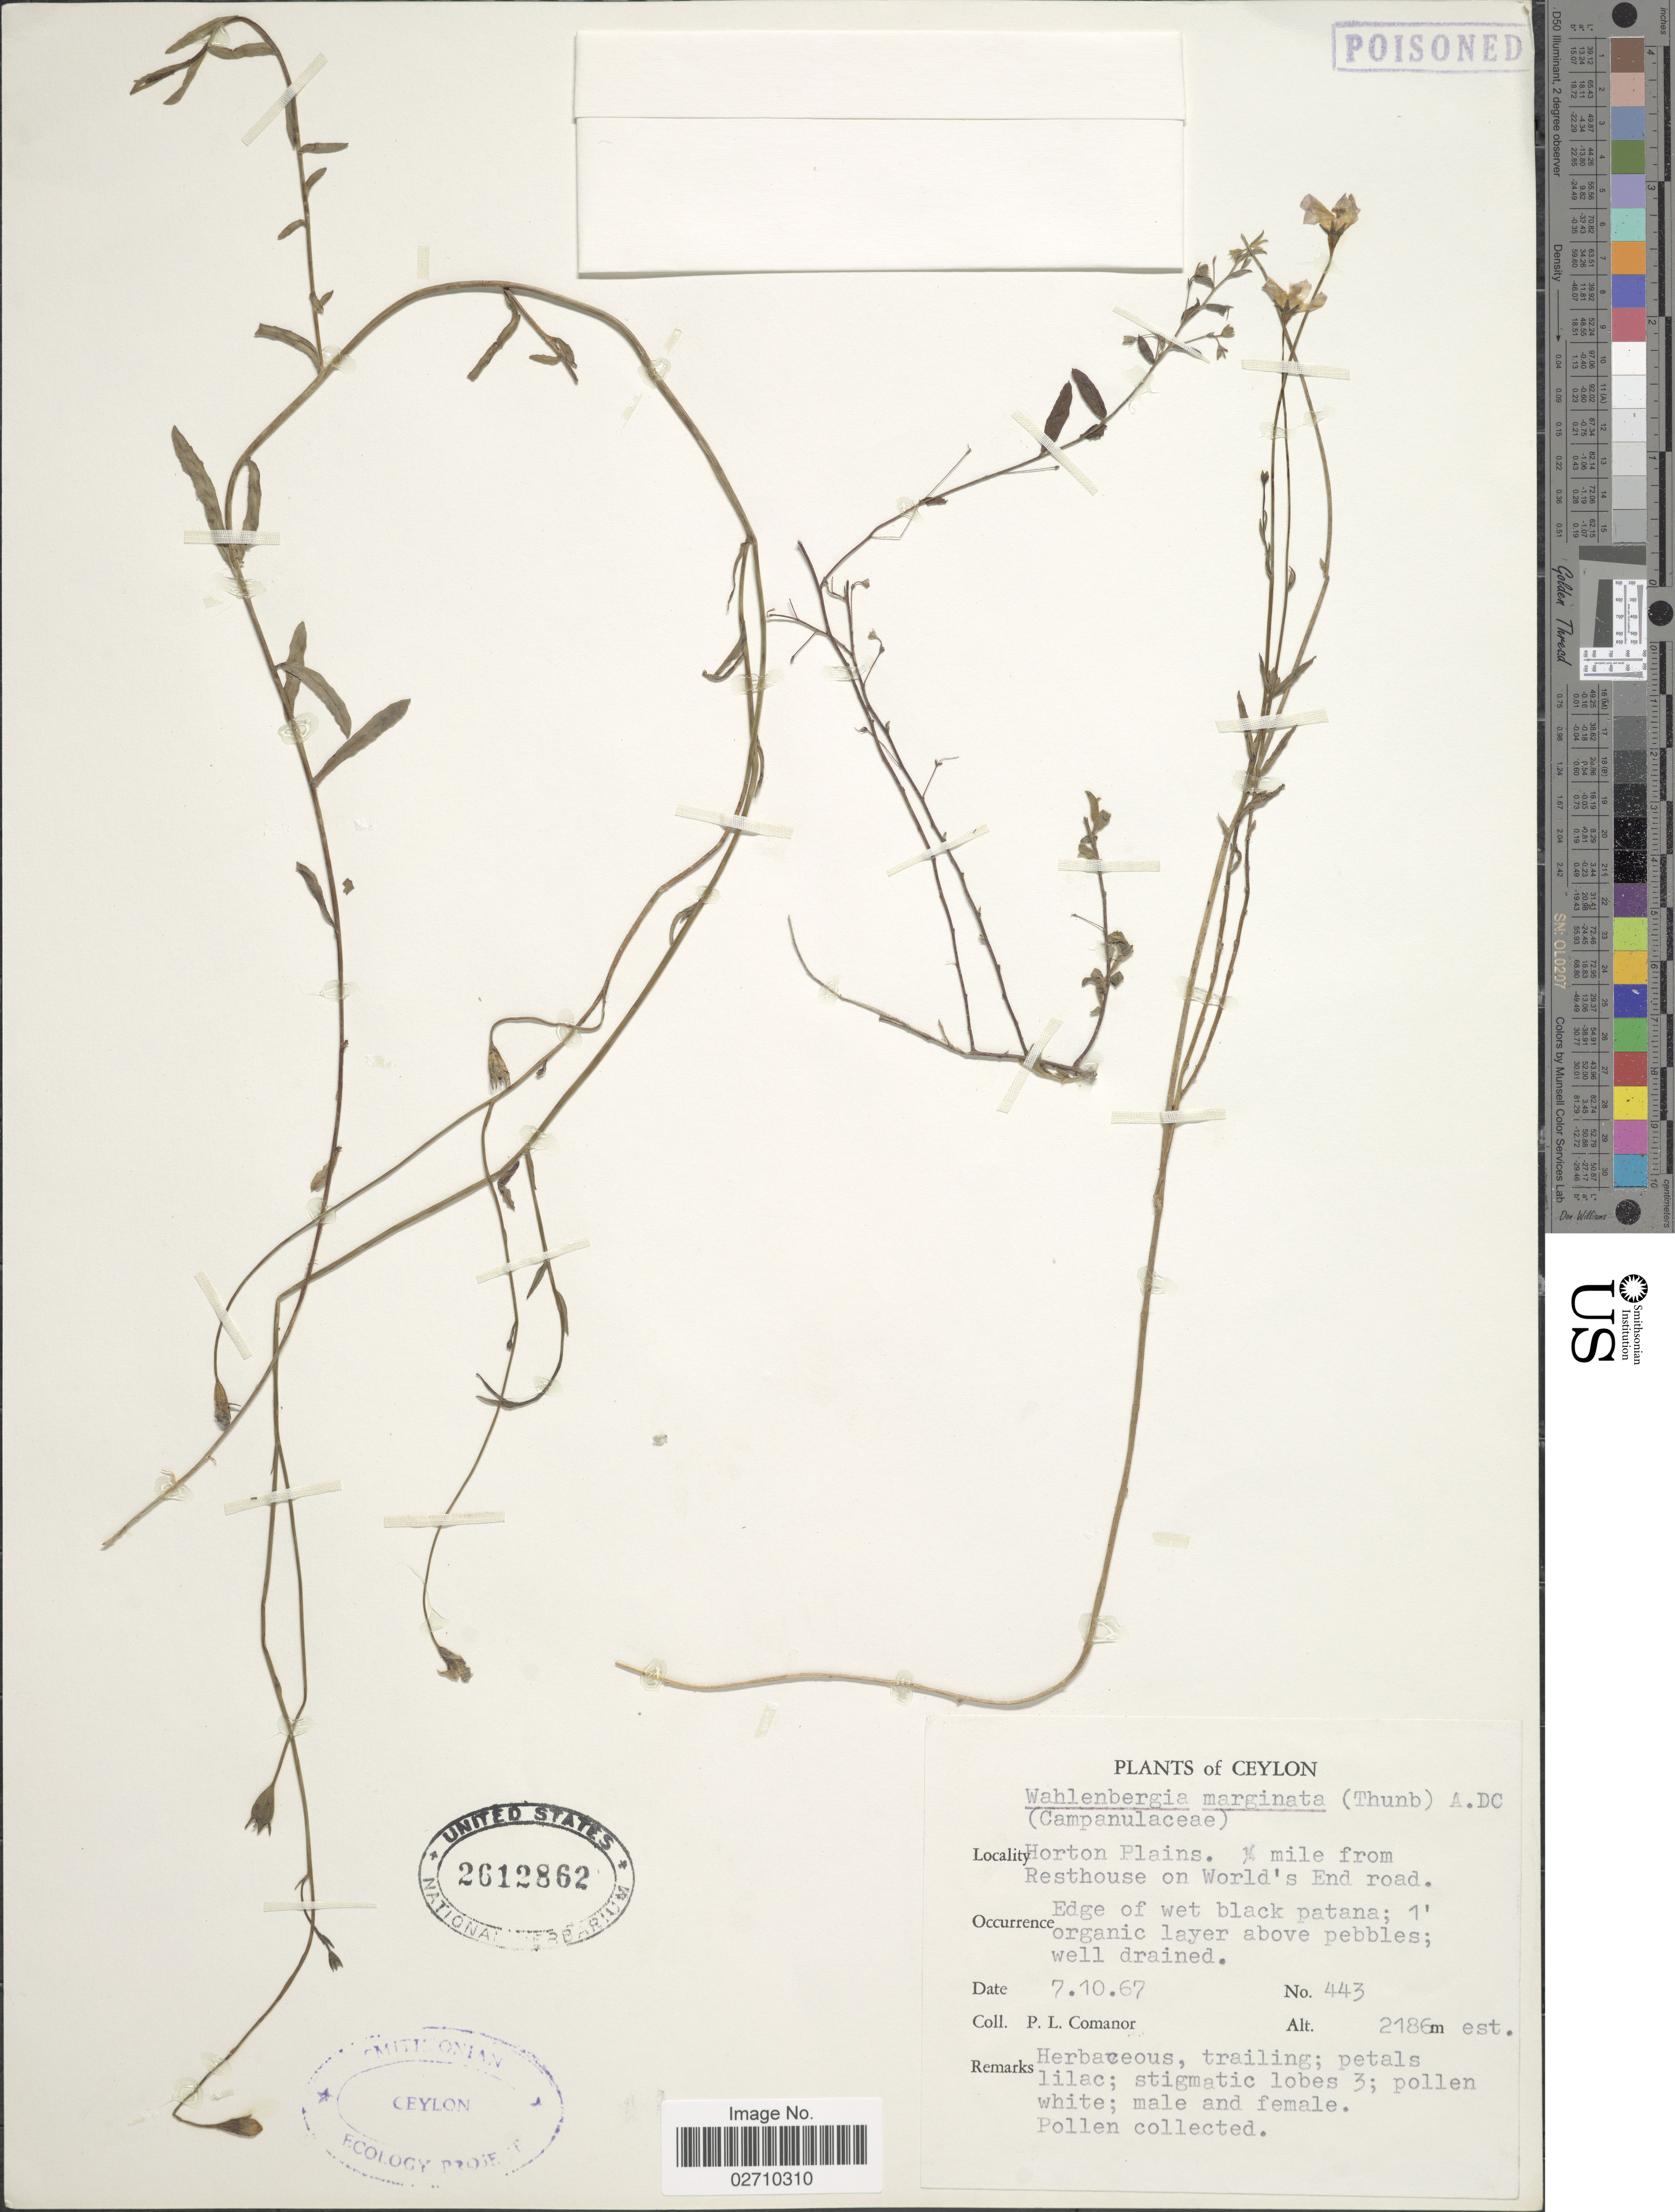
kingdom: Plantae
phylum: Tracheophyta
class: Magnoliopsida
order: Asterales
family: Campanulaceae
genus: Wahlenbergia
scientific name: Wahlenbergia marginata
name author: (Thunb.) A. DC.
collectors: P. Comanor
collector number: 443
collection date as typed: Transcribed d/m/y: 7/10/67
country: Sri Lanka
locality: Ceylon. Horton Plains. 1/4 mile from Resthouse on World's End road.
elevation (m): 2186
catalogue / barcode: US 2612862